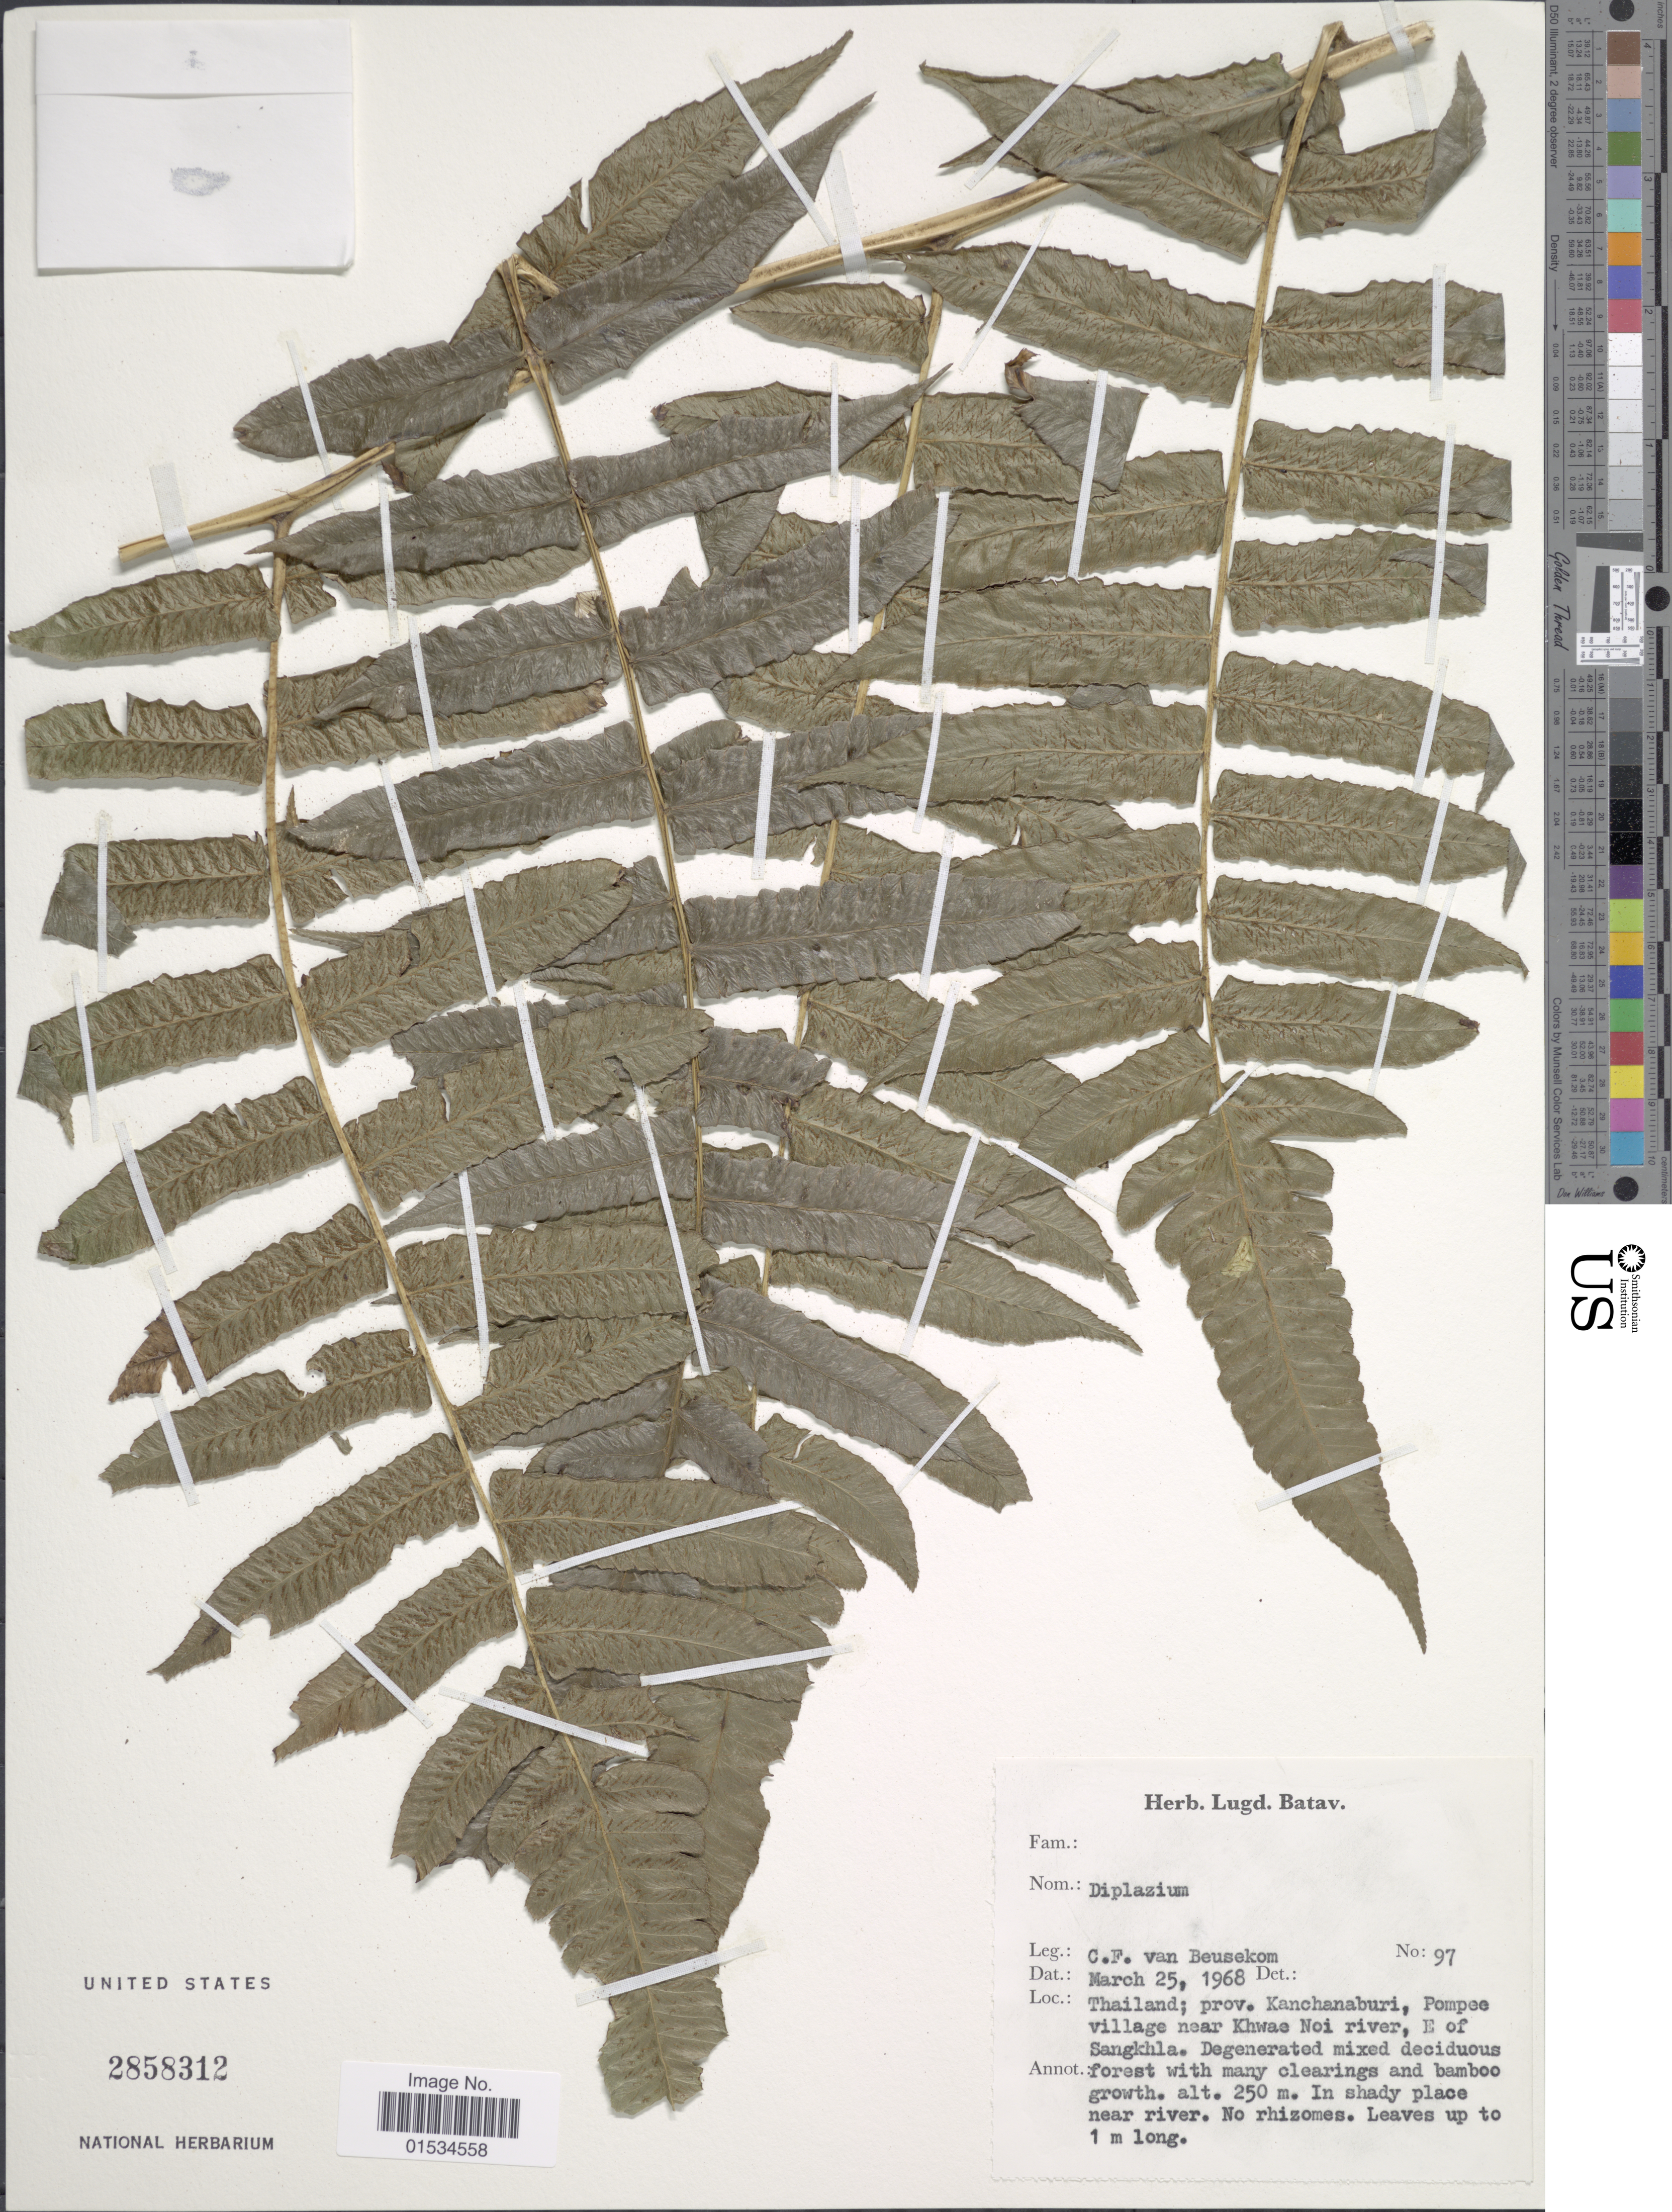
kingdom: Plantae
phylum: Tracheophyta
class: Polypodiopsida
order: Polypodiales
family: Athyriaceae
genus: Diplazium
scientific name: Diplazium sp.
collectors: C. F. Beusekom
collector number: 97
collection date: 1968-03-25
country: Thailand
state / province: Kanchanaburi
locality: Pomee village near Khwae Noi river, E of Sangkhla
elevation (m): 250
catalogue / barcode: US 2858312